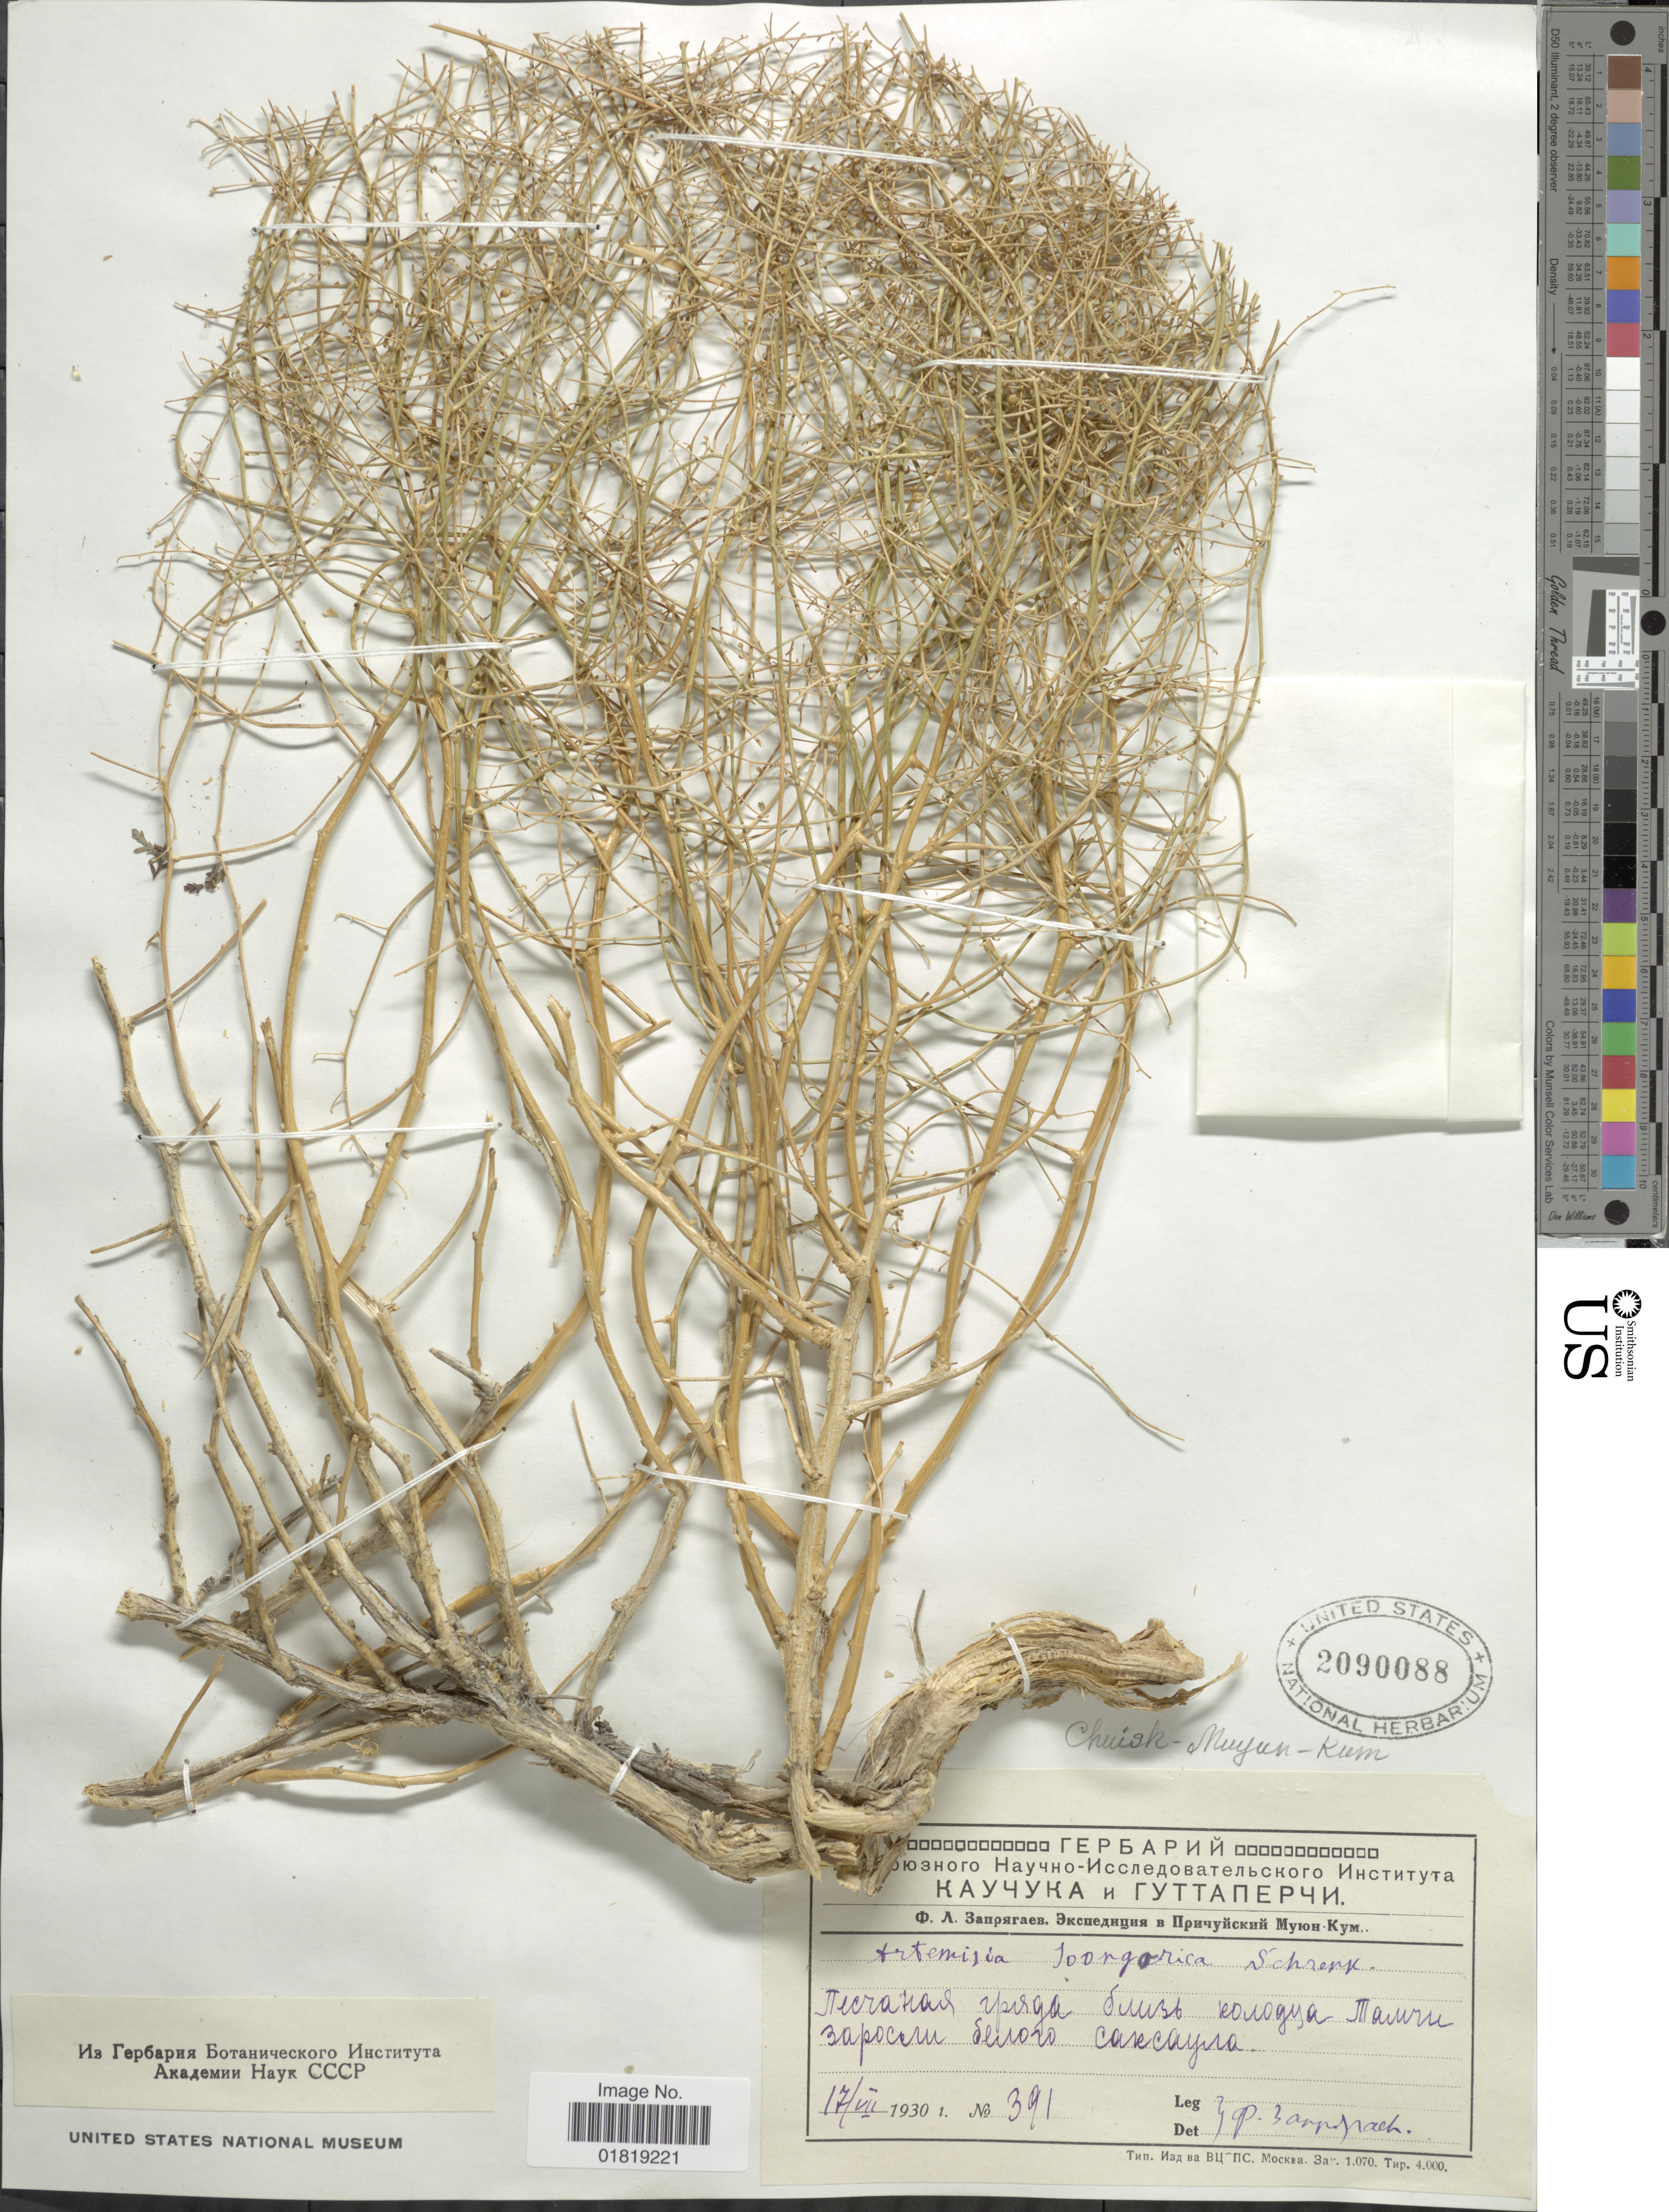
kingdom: Plantae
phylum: Tracheophyta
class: Magnoliopsida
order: Asterales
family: Asteraceae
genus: Artemisia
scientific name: Artemisia songarica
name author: Schrenk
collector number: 391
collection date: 1930-07-17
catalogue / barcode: US 2090088